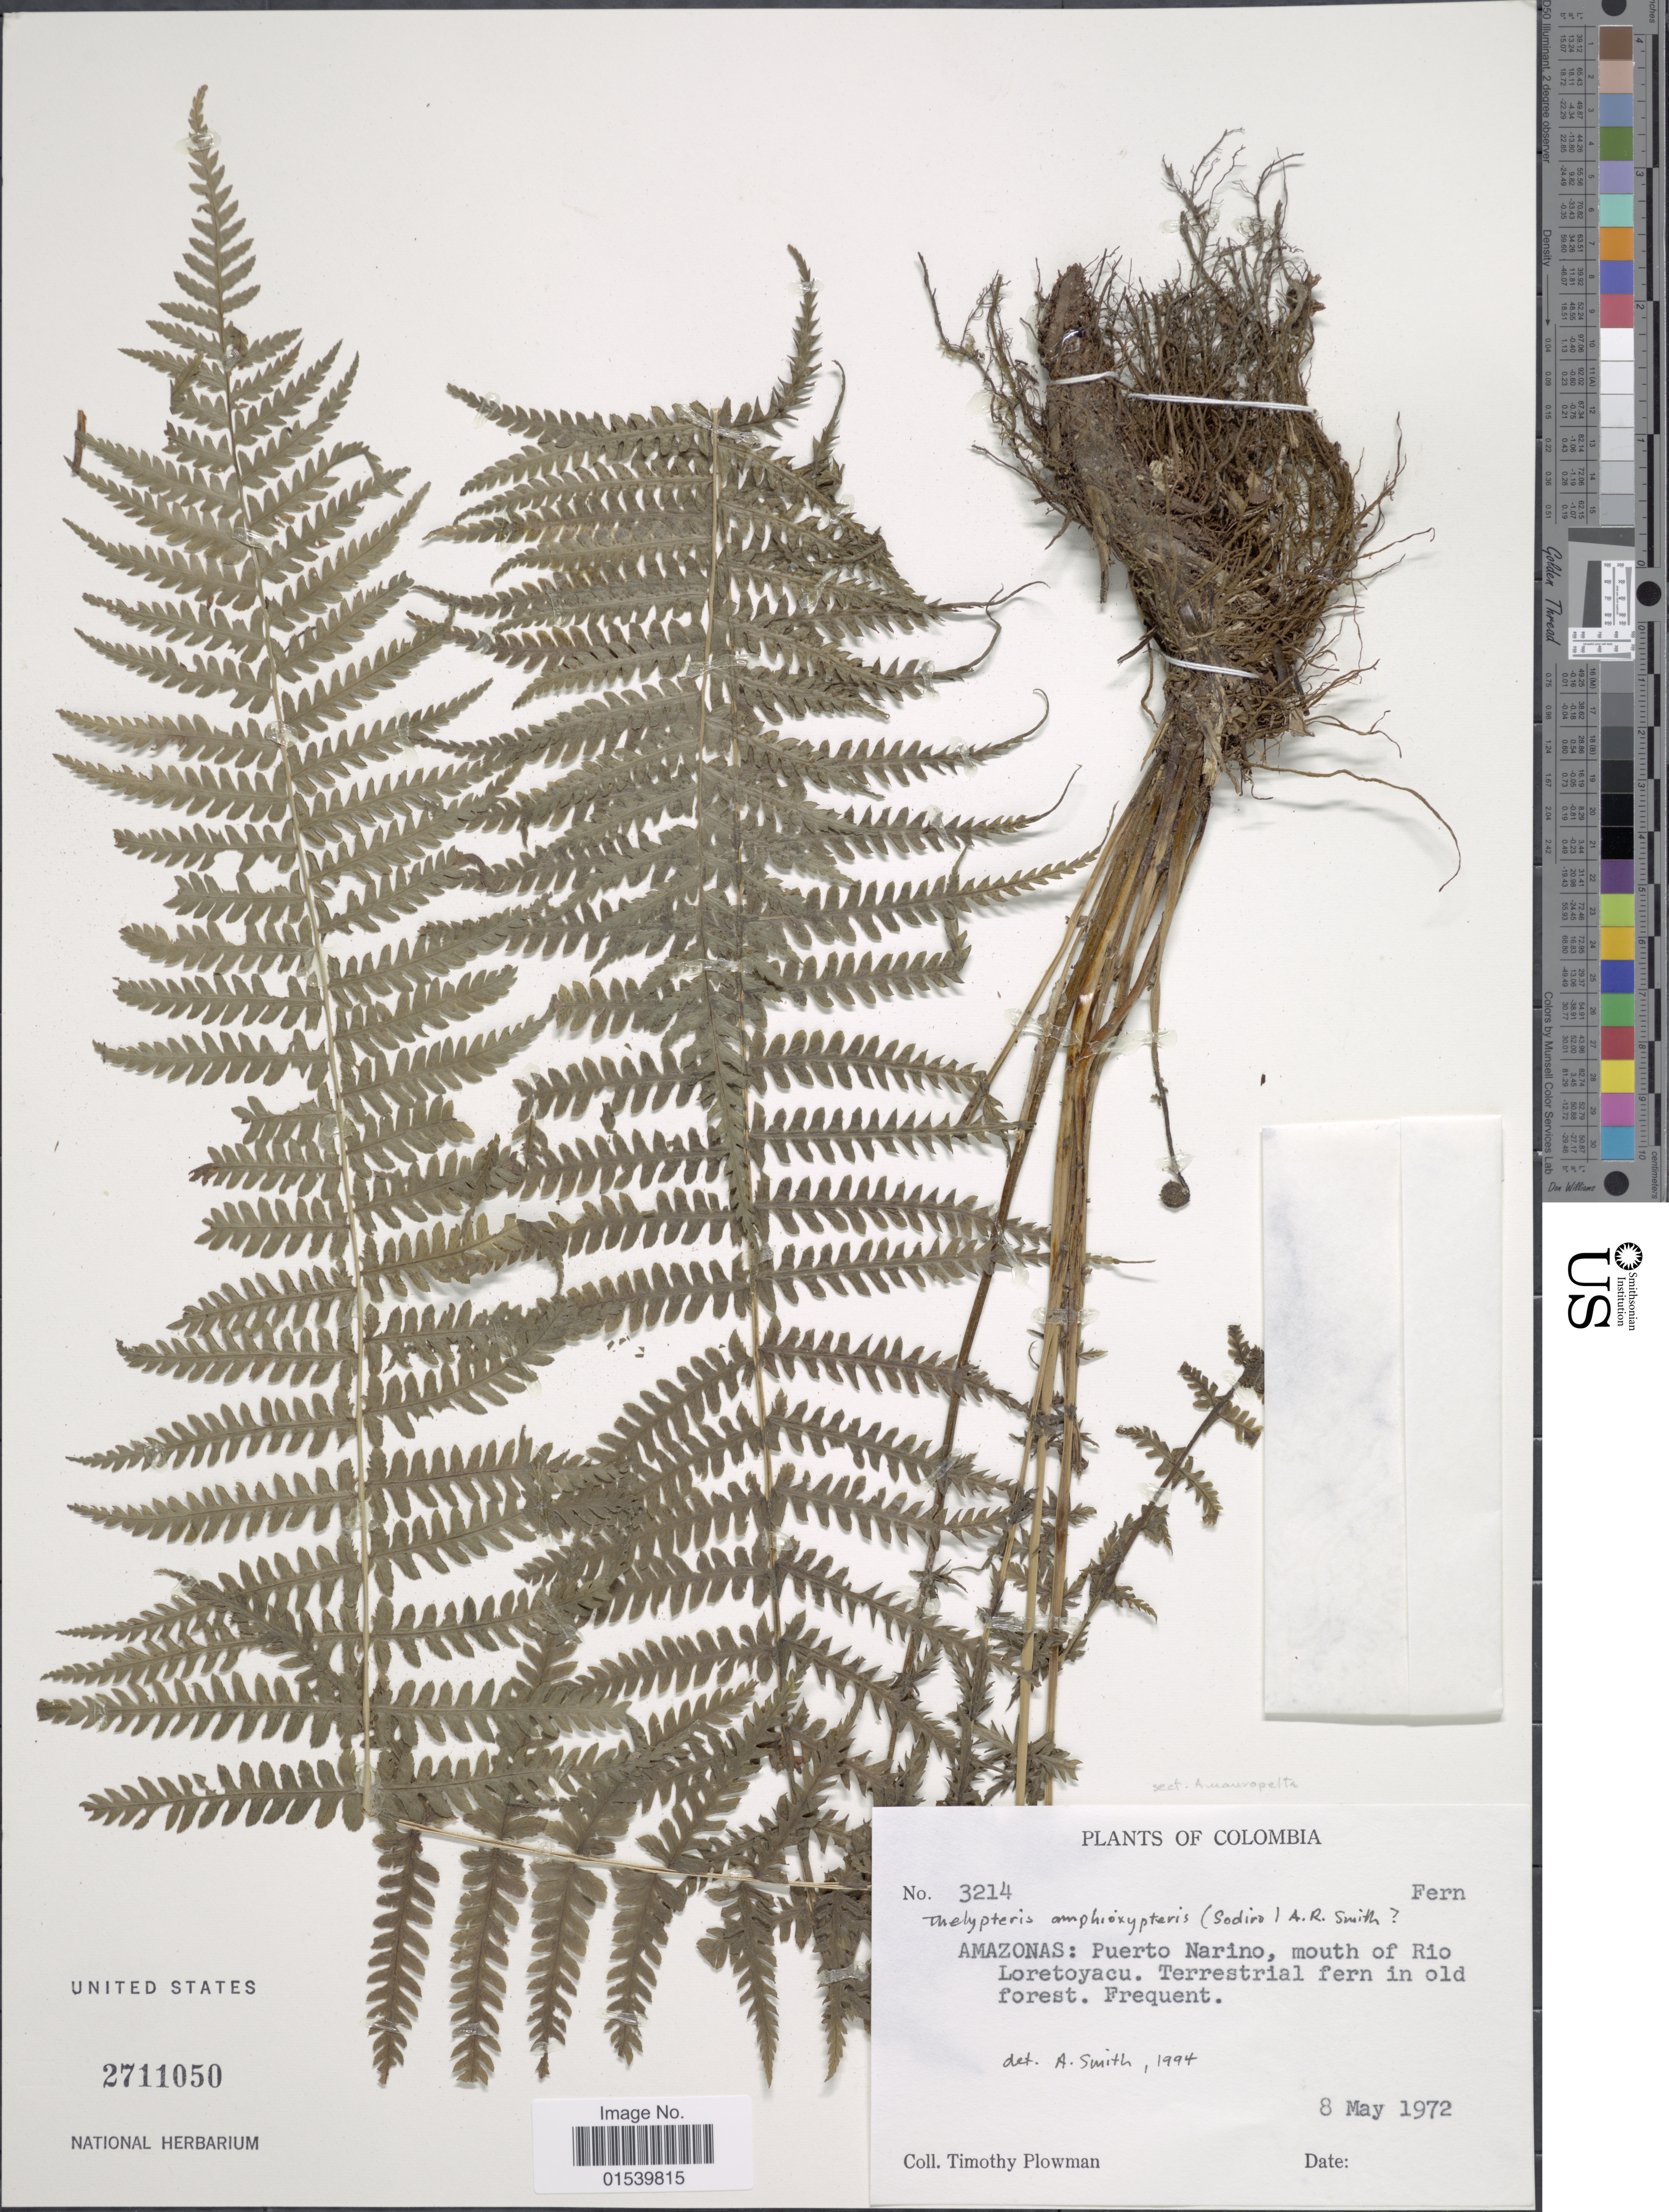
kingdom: Plantae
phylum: Tracheophyta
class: Polypodiopsida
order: Polypodiales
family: Thelypteridaceae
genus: Amauropelta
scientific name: Amauropelta amphioxypteris (Sodiro) comb. nov., ined. 2015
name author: (Sodiro)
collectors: T. Plowman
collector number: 3214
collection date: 1972-05-08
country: Colombia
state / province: Amazônas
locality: Puerto Narino, mouth of Rio Loretoyacu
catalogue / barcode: US 2711050